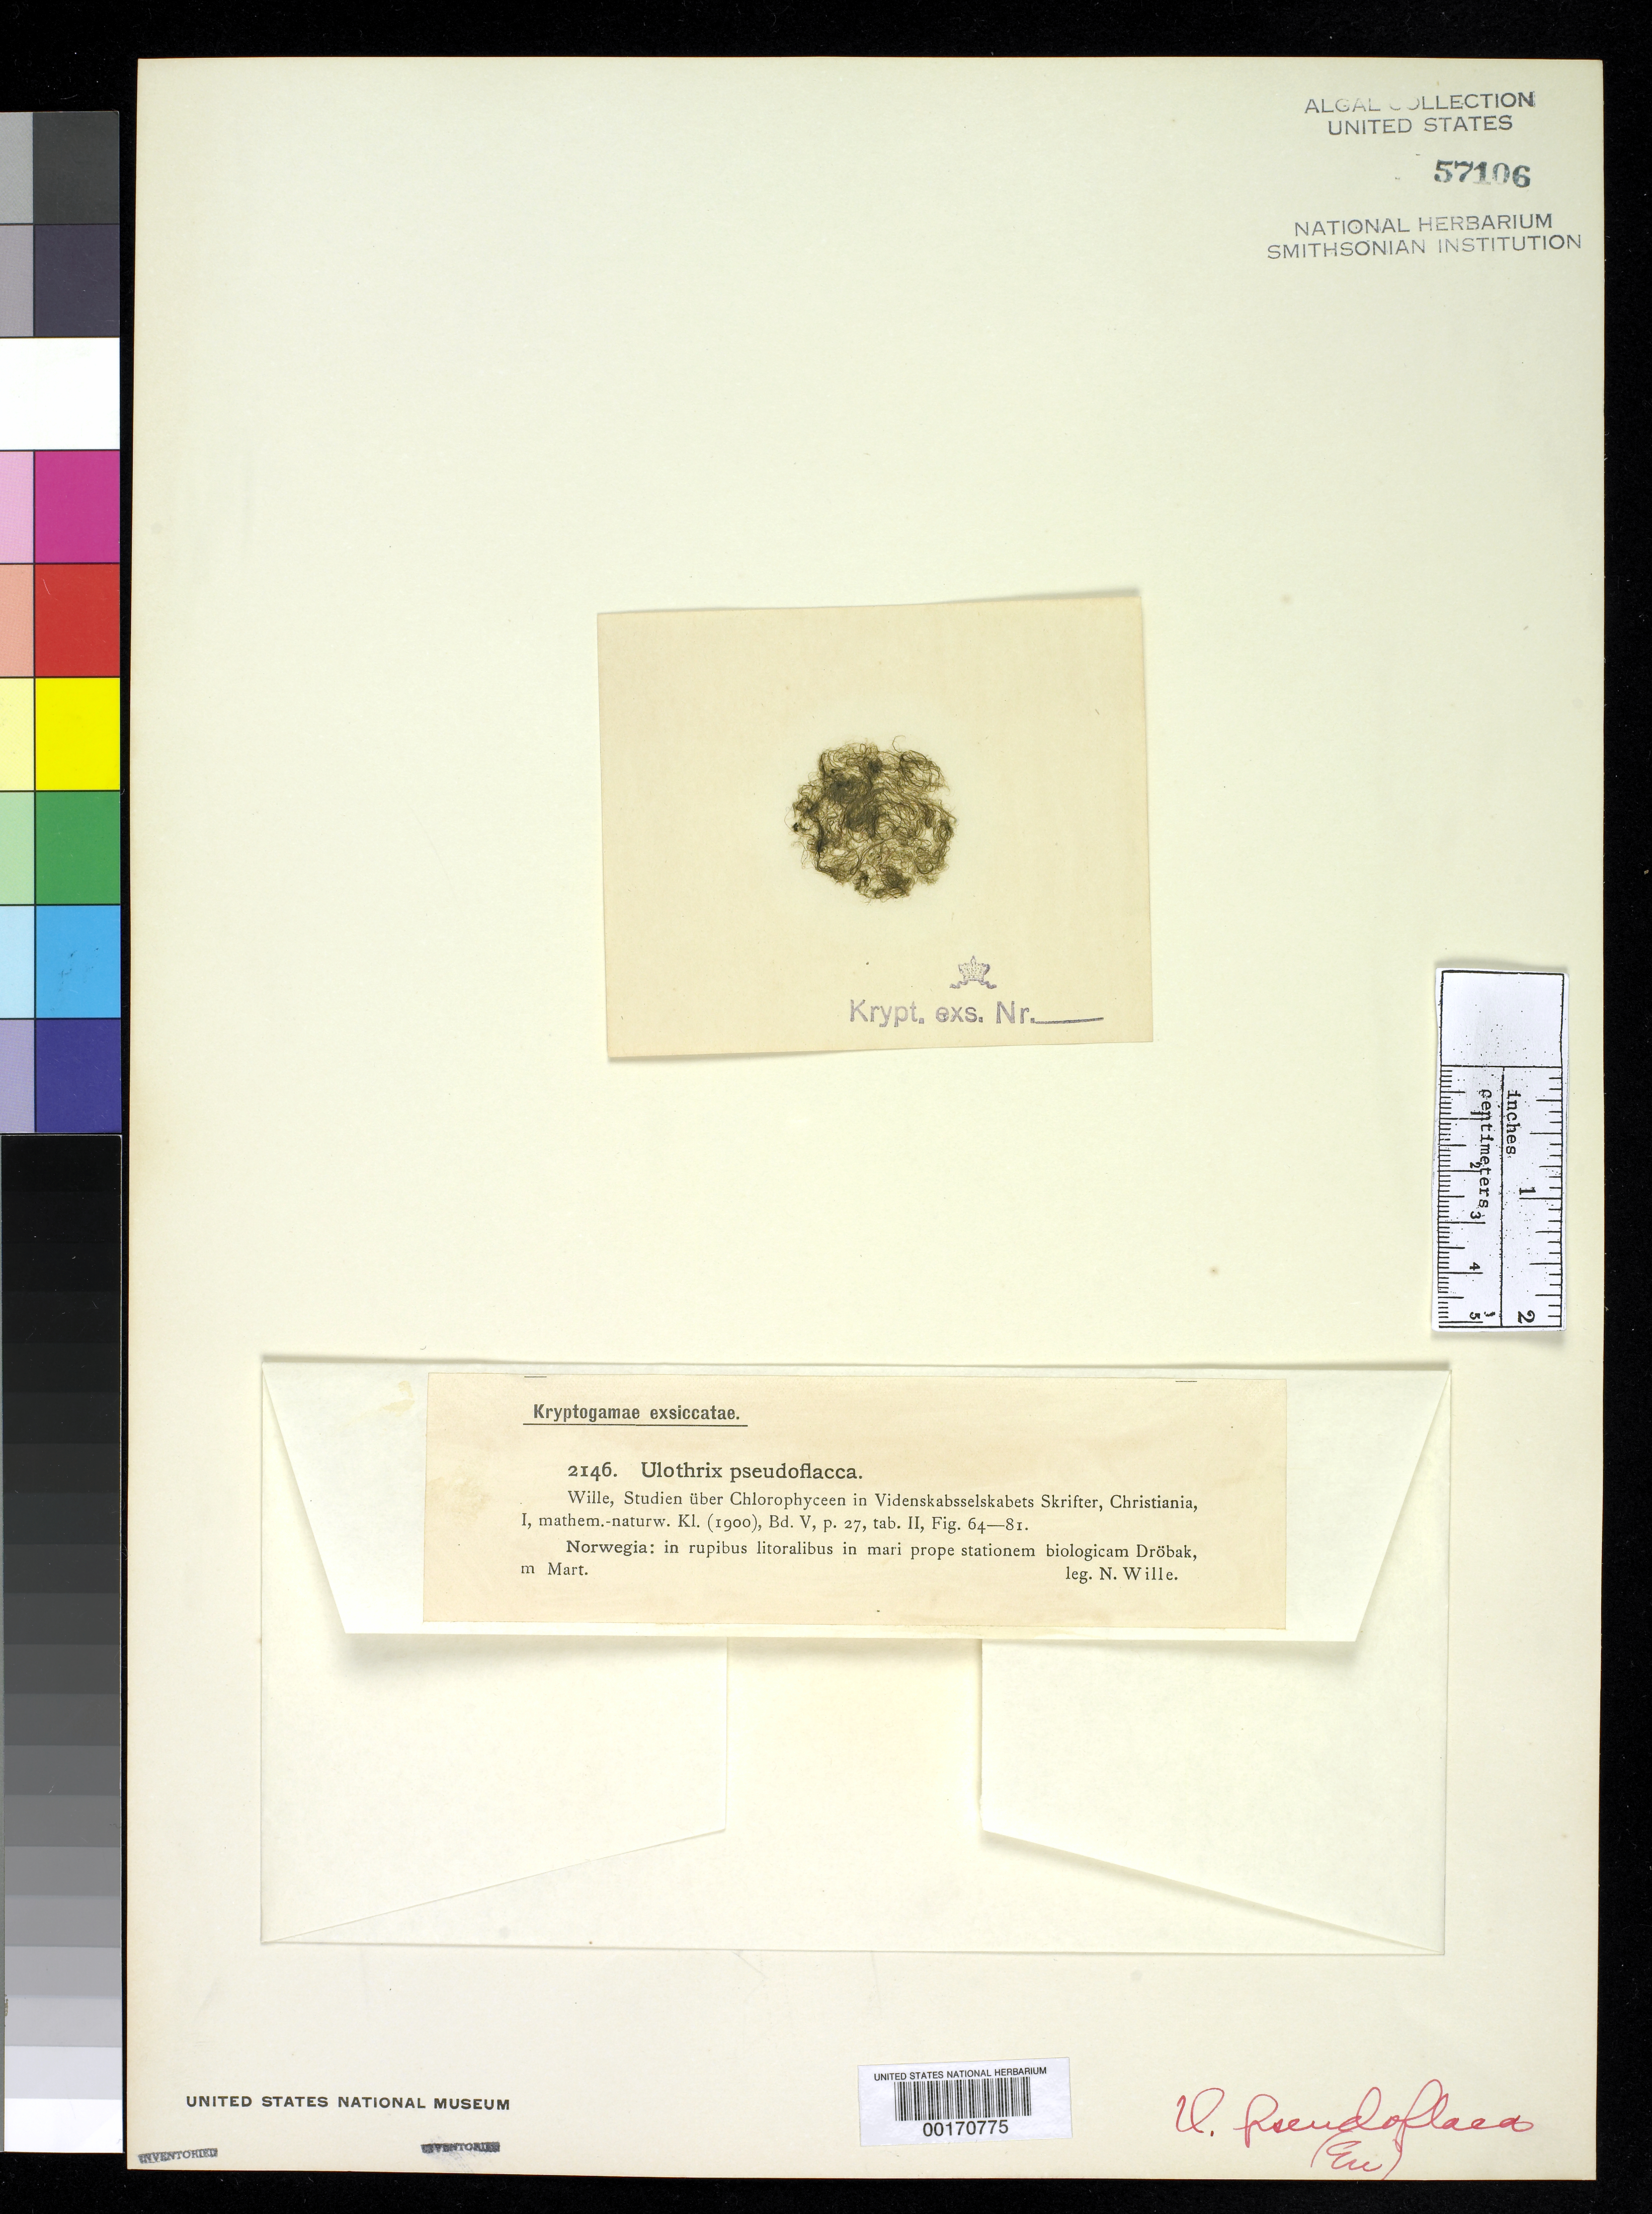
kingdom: Plantae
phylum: Chlorophyta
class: Ulvophyceae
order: Ulotrichales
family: Ulotrichaceae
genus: Ulothrix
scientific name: Ulothrix pseudoflacca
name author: N.Wille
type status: Isotype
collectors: N. Wille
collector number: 2146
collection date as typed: Mar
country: Norway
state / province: Akershus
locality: Near Drobak Biological Station.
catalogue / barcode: US 57106